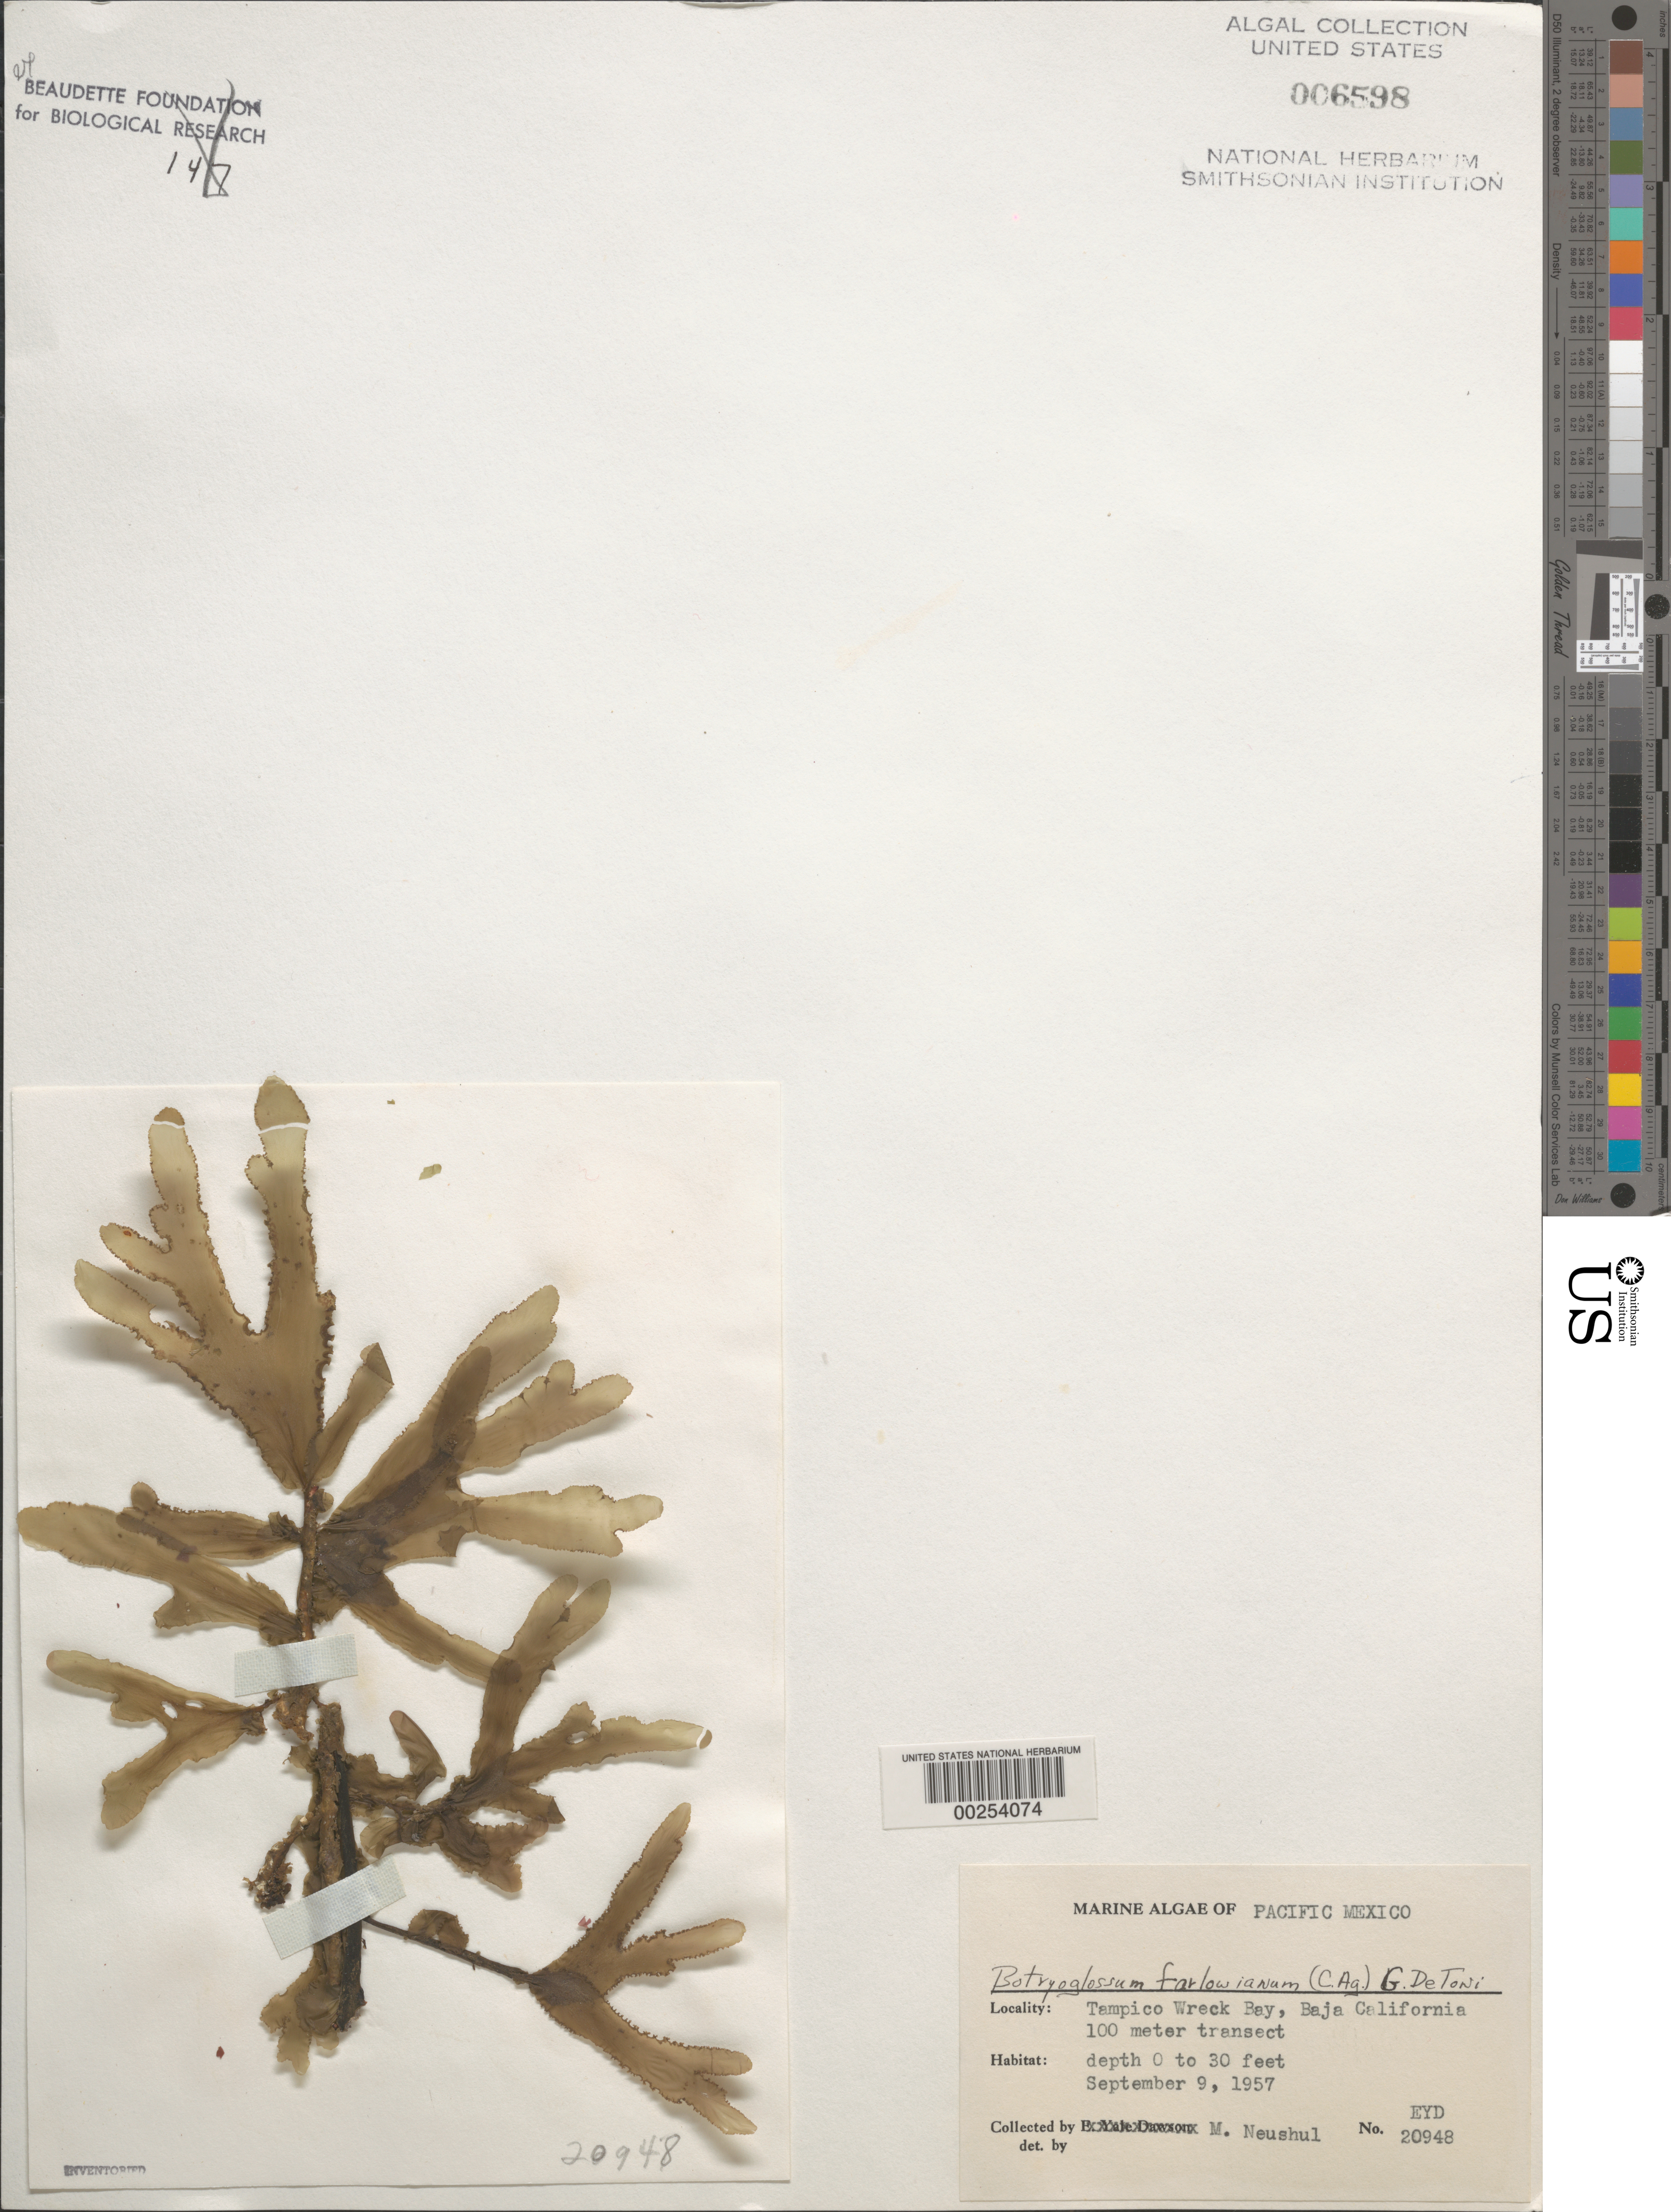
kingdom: Plantae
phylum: Rhodophyta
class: Florideophyceae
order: Ceramiales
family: Delesseriaceae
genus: Botryoglossum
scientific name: Botryoglossum farlowianum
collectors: M. Neushul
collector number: EYD 20948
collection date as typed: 09 Sep 1957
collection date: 1957-09-09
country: Mexico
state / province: Baja California Norte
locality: Tampico Wreck Bay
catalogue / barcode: US 6598